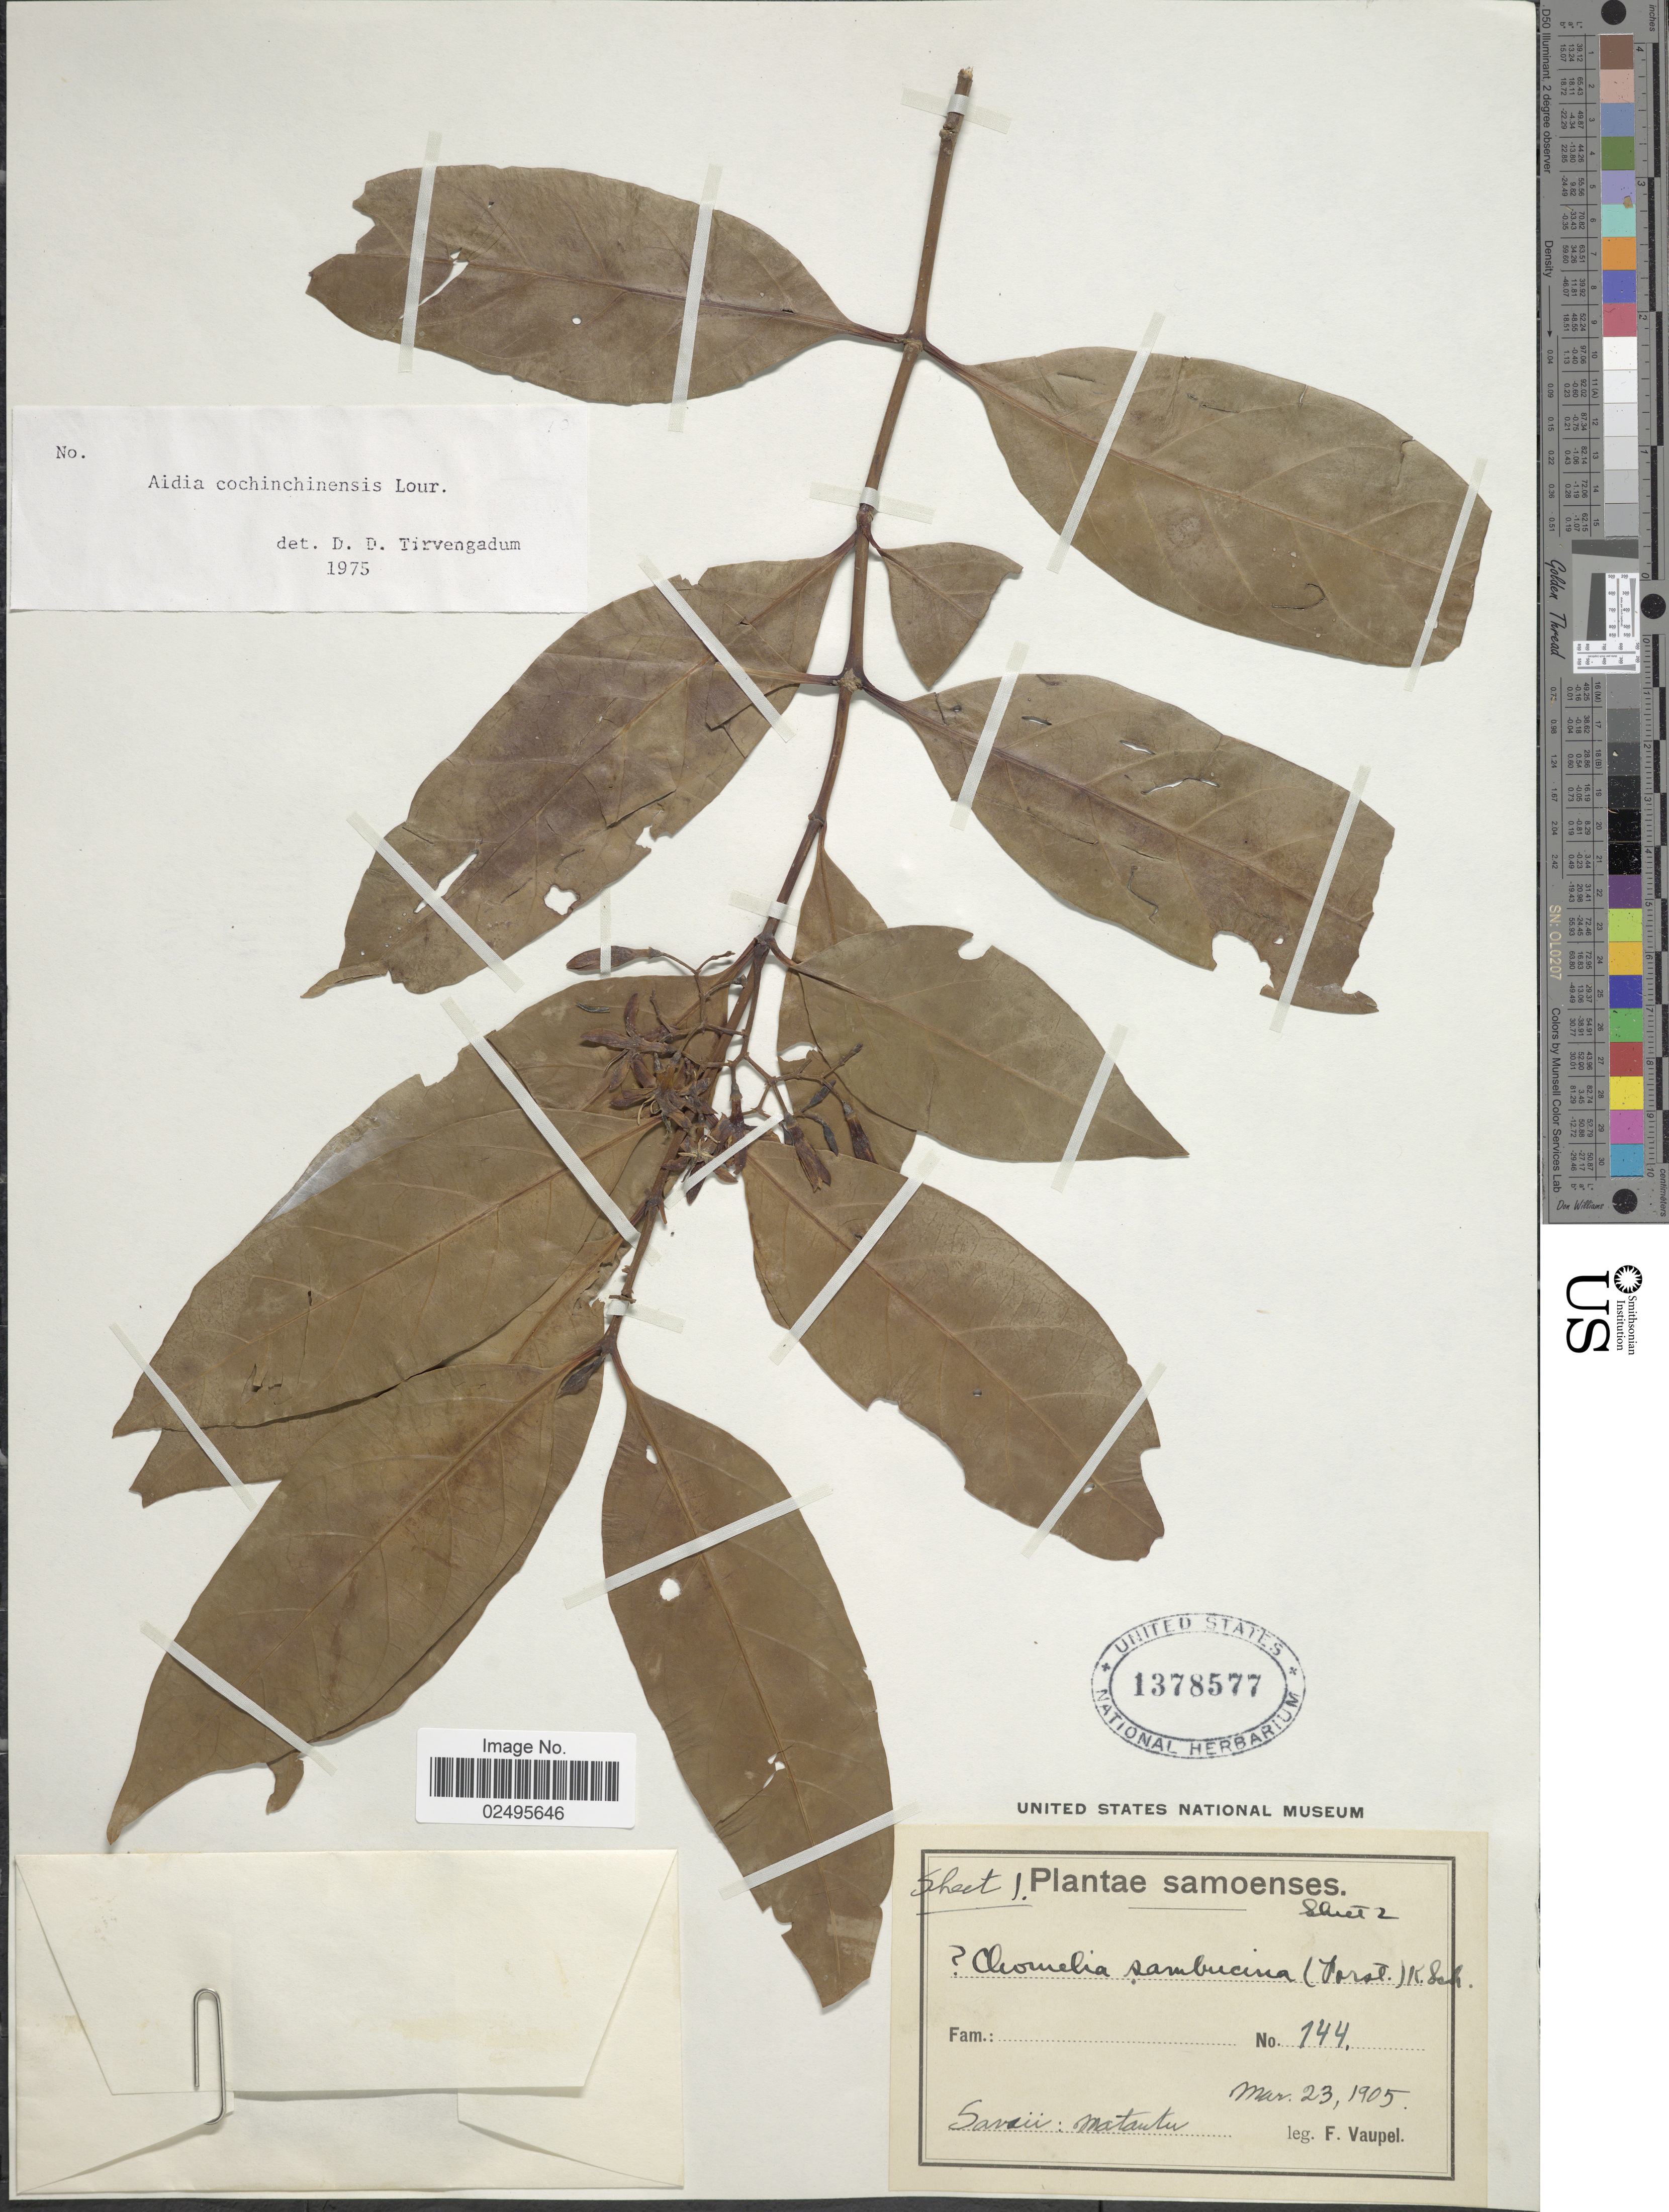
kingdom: Plantae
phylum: Tracheophyta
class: Magnoliopsida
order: Gentianales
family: Rubiaceae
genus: Aidia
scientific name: Aidia graeffei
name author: (Reinecke) Tirveng.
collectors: F. Vaupel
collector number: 144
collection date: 1905-03-23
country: Samoa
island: Savai'i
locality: Samoenses, Savaii: Matautu.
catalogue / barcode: US 1378577